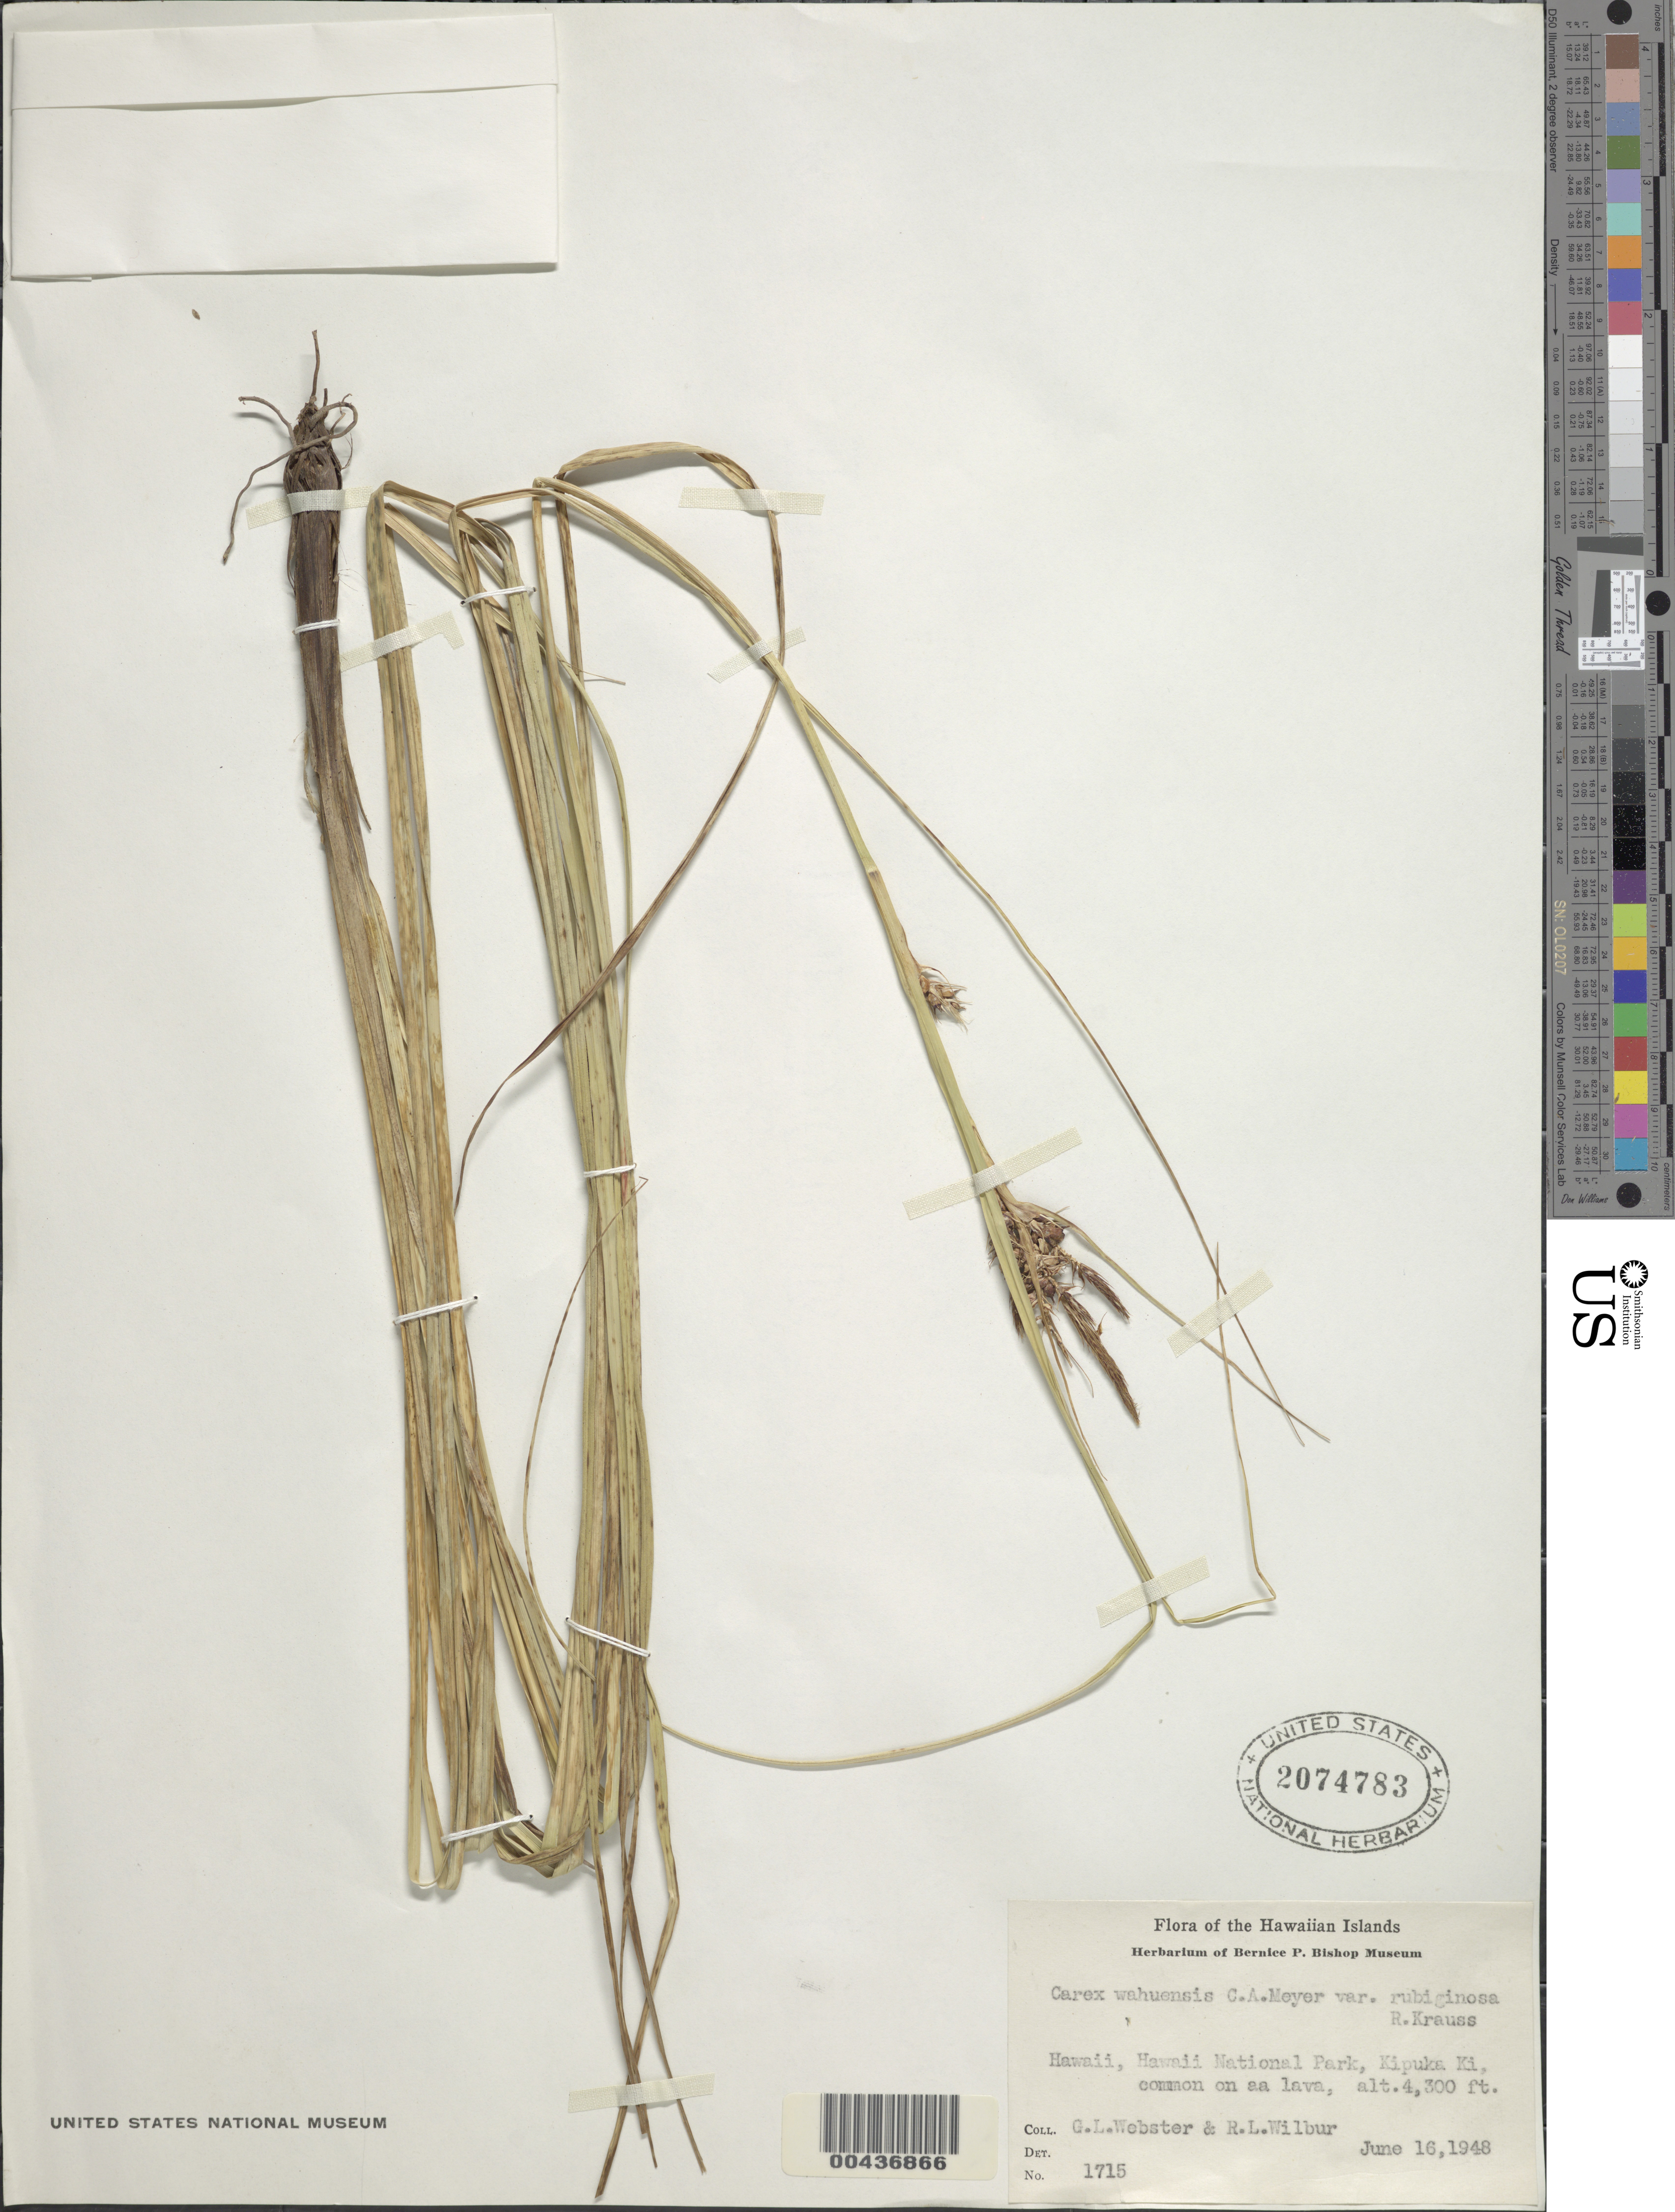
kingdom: Plantae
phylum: Tracheophyta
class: Liliopsida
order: Poales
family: Cyperaceae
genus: Carex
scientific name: Carex wahuensis subsp. rubiginosa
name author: (R.W. Krauss) T. Koyama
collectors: G. L. Webster & R. L. Wilbur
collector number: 1715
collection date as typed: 16 Jun 1948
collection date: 1948-06-16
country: United States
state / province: Hawaii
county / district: Hawaii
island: Hawaii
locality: Hawaii National Park, Kipuka Ki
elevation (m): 1311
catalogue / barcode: US 2074783